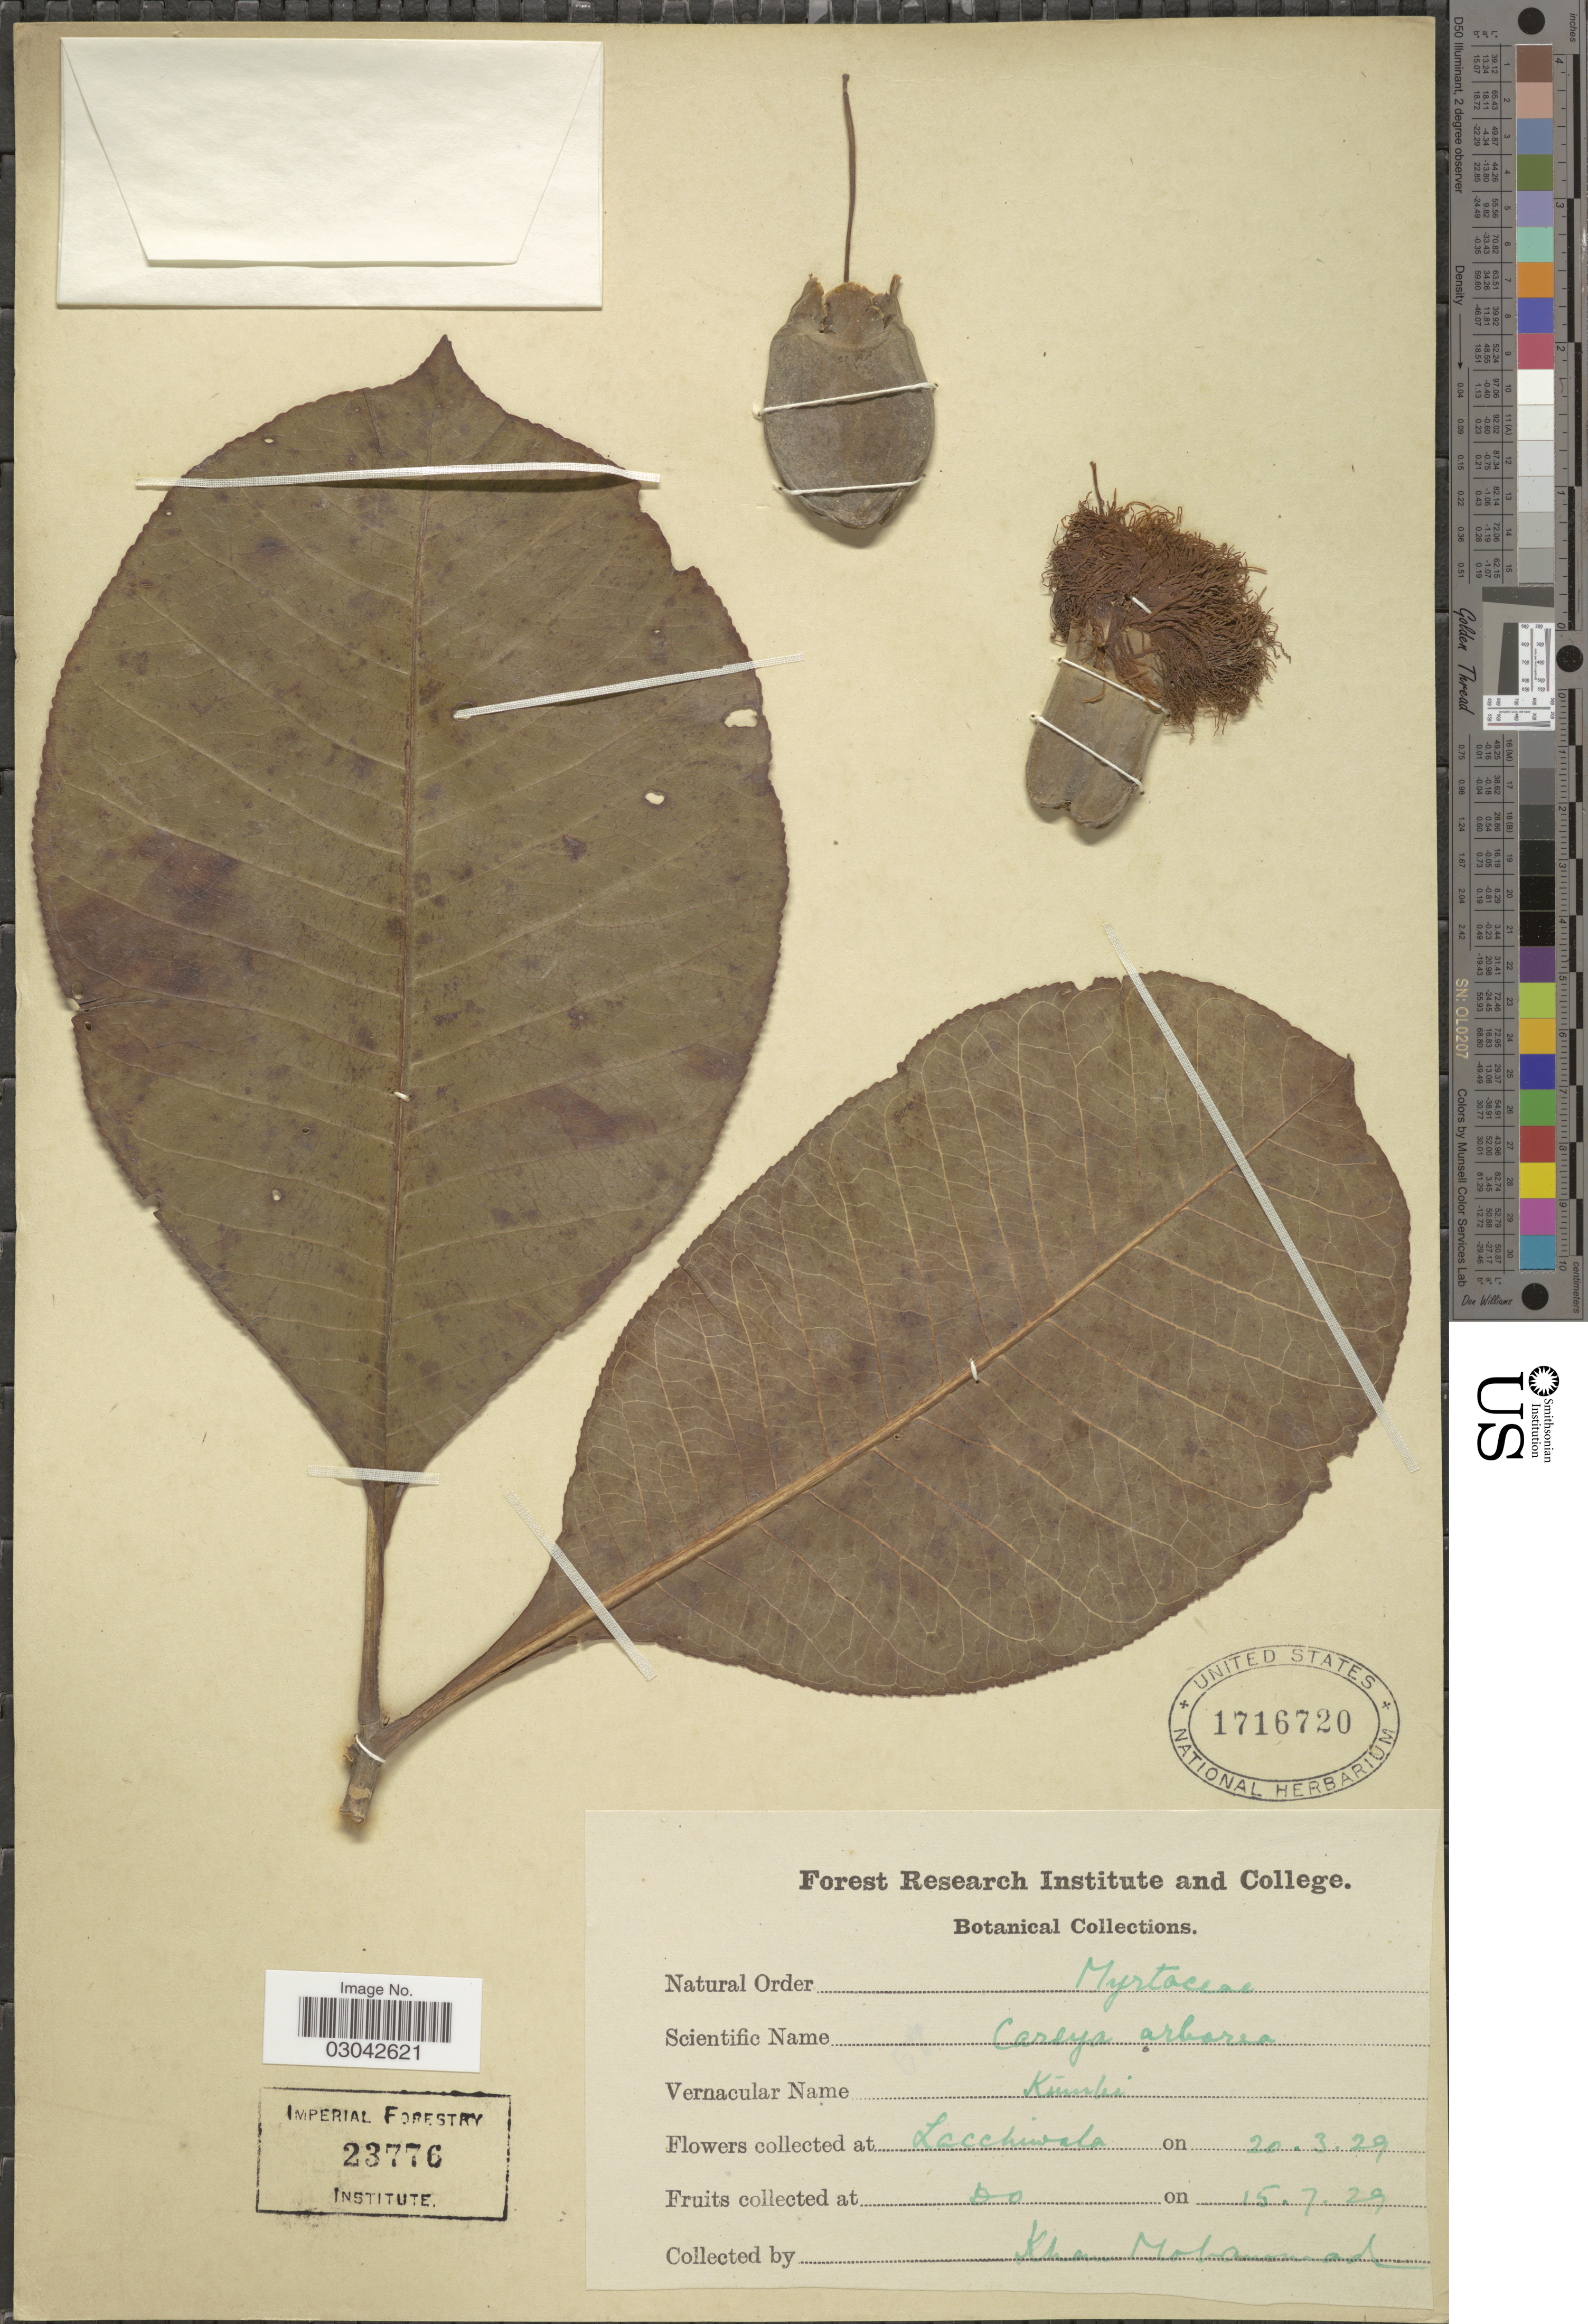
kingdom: Plantae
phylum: Tracheophyta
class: Magnoliopsida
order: Ericales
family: Lecythidaceae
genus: Careya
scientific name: Careya arborea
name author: Roxb.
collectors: K. Mohammad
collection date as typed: Transcribed d/m/y: 20/3/29 to 15/7/29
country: India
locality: Lacchiwala.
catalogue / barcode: US 1716720